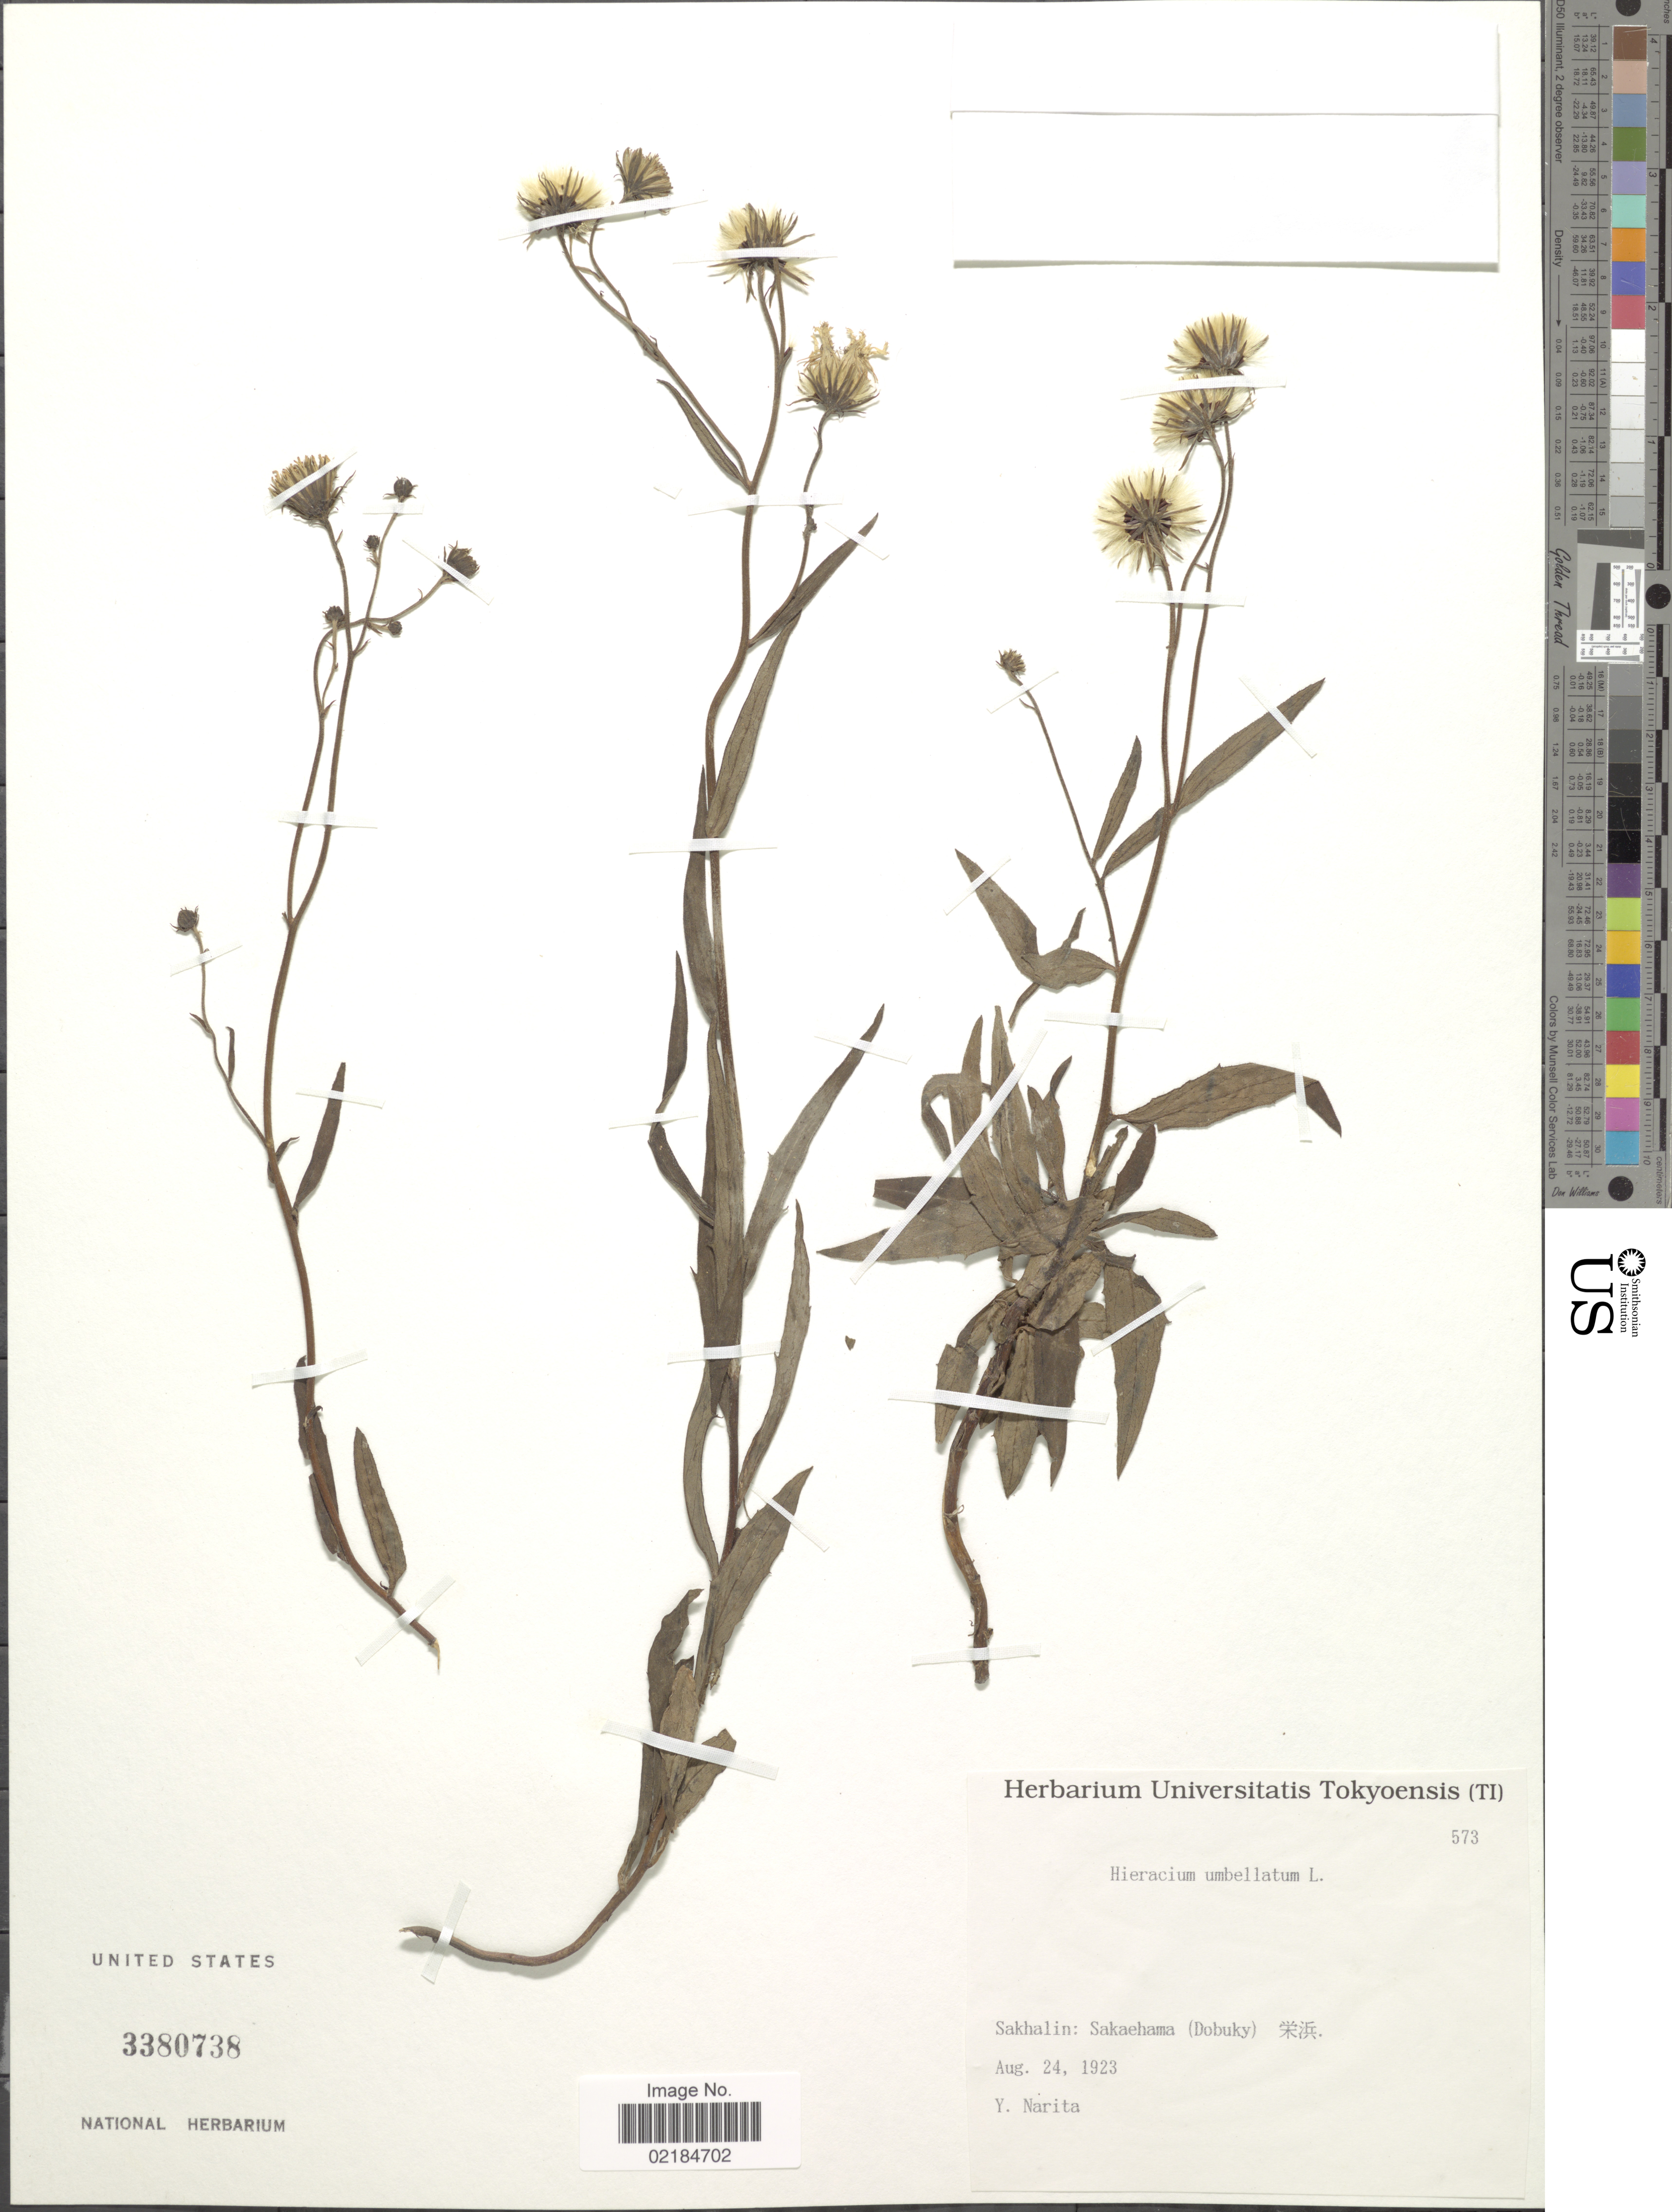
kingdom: Plantae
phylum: Tracheophyta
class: Magnoliopsida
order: Asterales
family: Asteraceae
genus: Hieracium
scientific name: Hieracium umbellatum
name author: L.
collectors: Narita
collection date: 1923-08-24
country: Russian Federation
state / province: Sakhalin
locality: Sakaehama (Dobuky)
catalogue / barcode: US 3380739